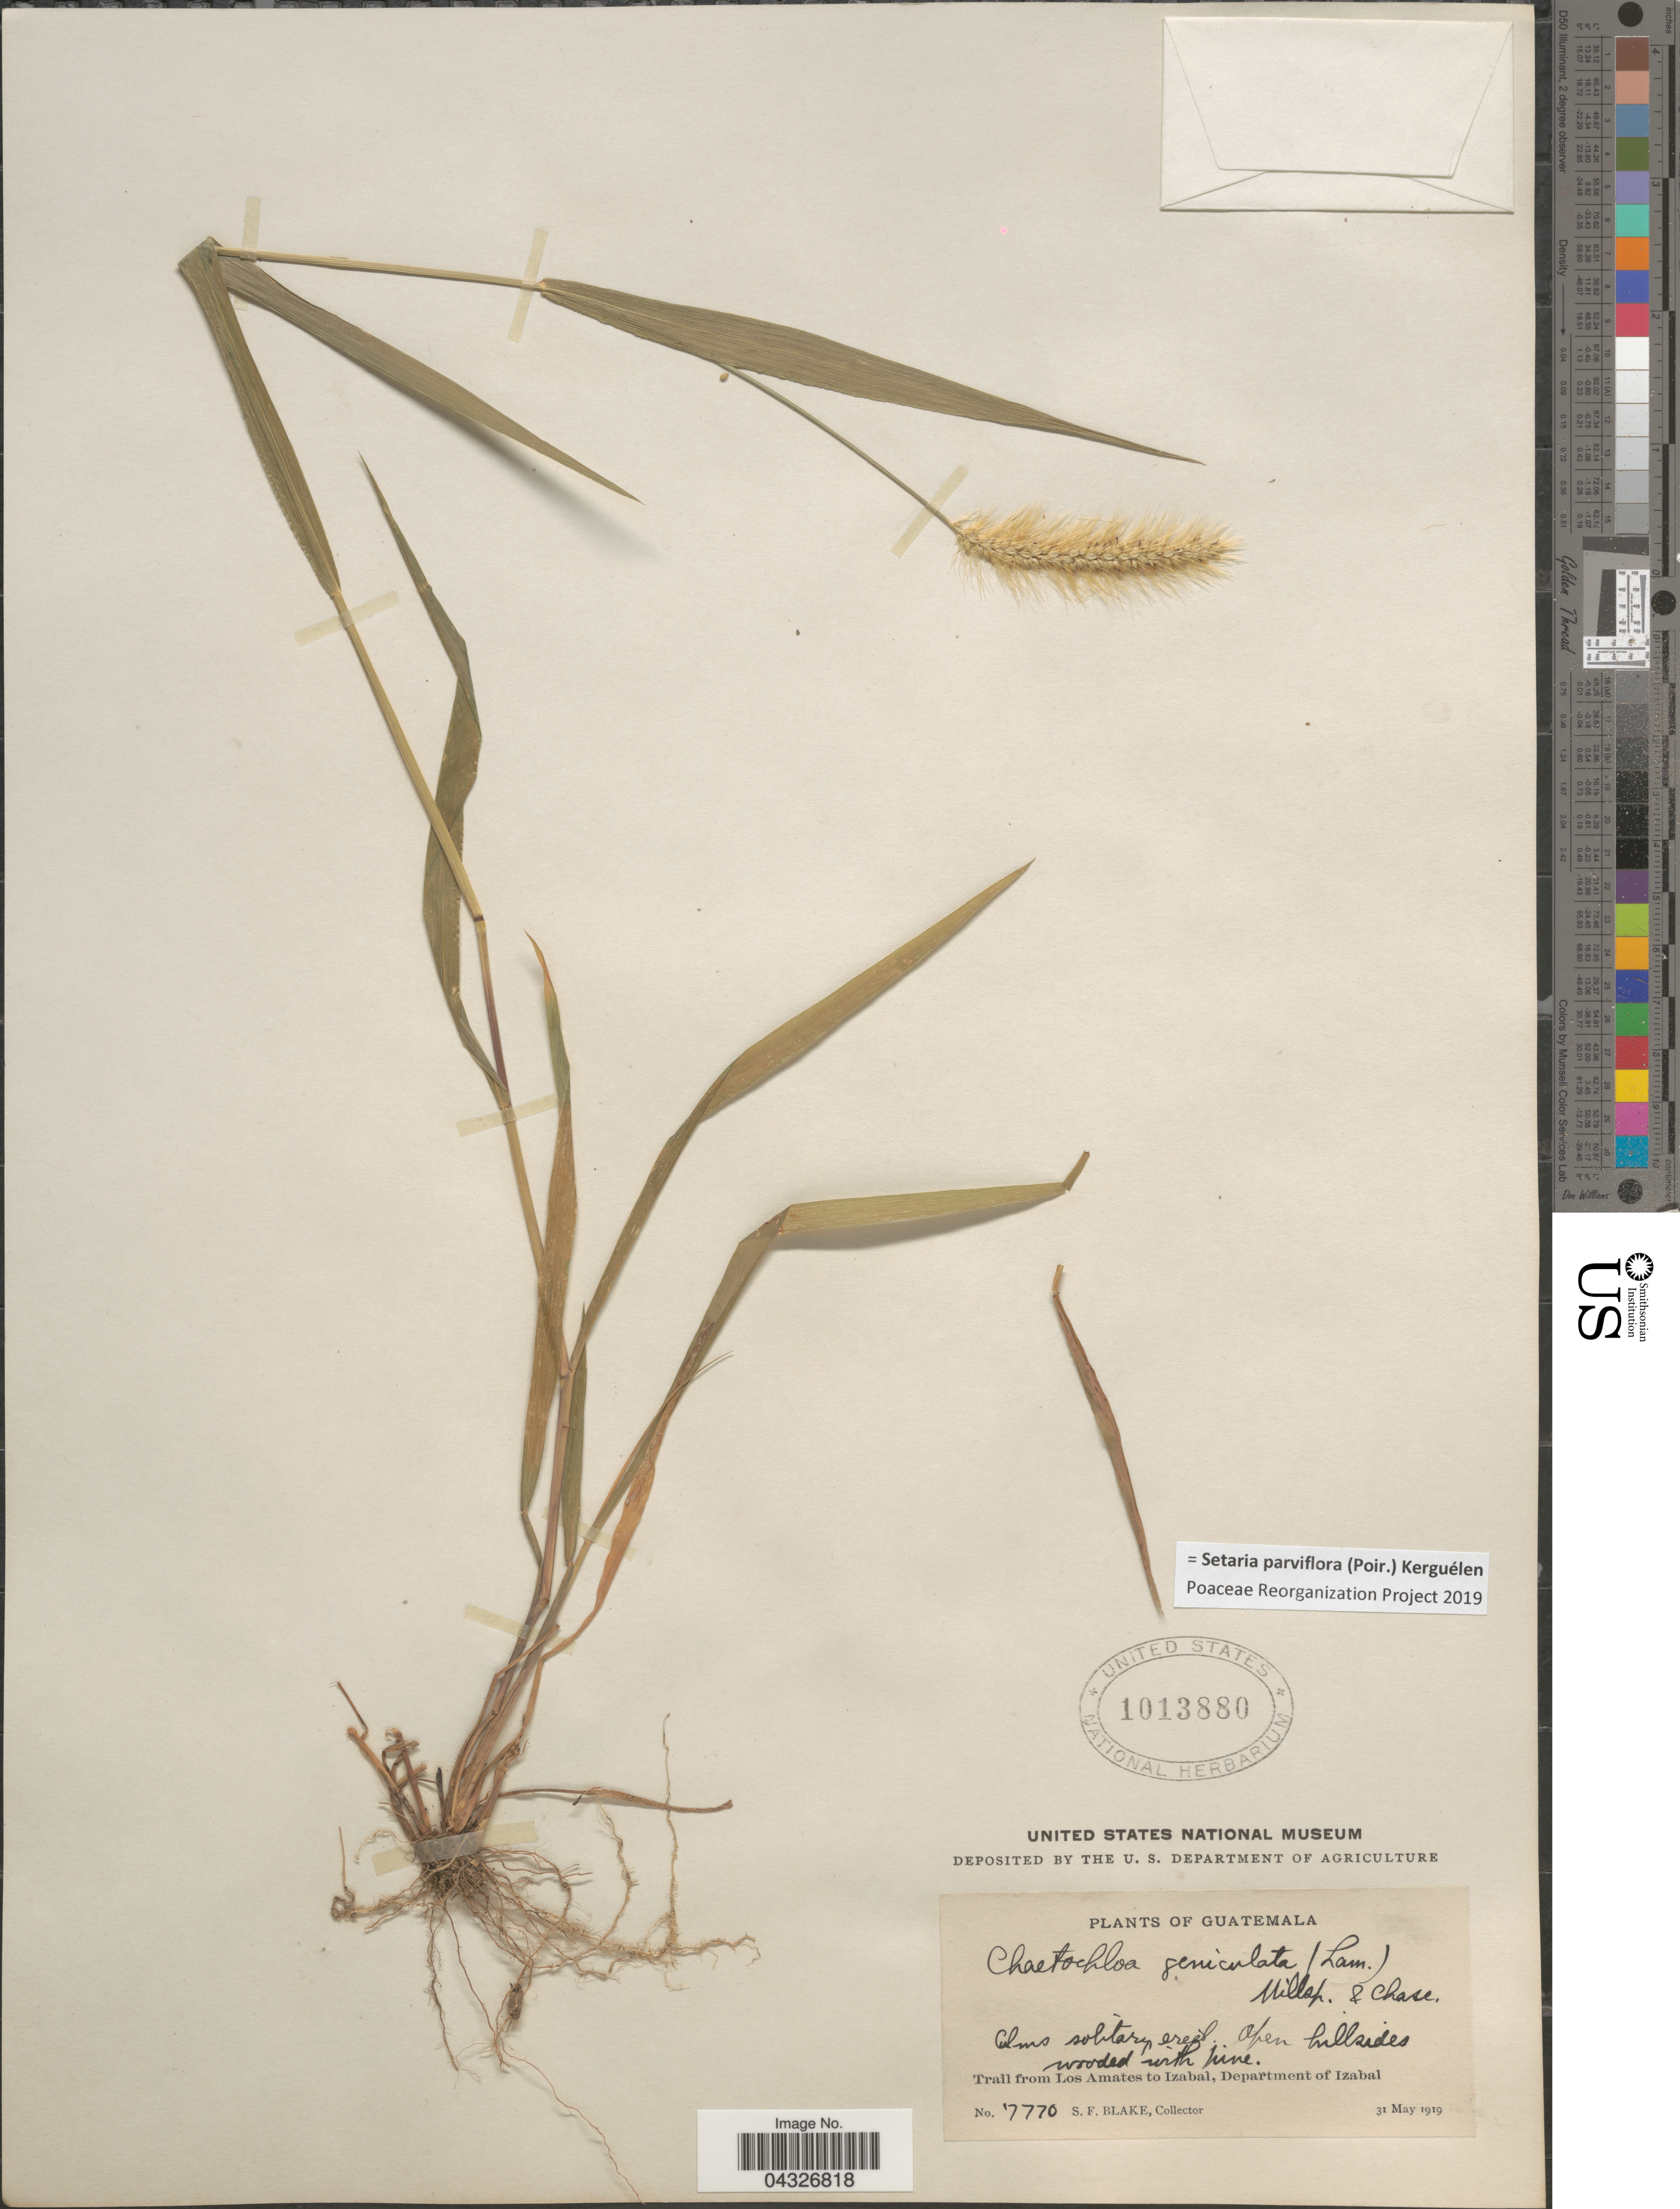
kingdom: Plantae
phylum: Tracheophyta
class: Liliopsida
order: Poales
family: Poaceae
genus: Setaria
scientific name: Setaria parviflora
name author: (Poir.) Kerguélen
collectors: S. Blake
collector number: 7770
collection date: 1919-05-31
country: Guatemala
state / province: Izabal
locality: Trail from Los Amates to Izabal, Department of Izabal.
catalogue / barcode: US 1013880